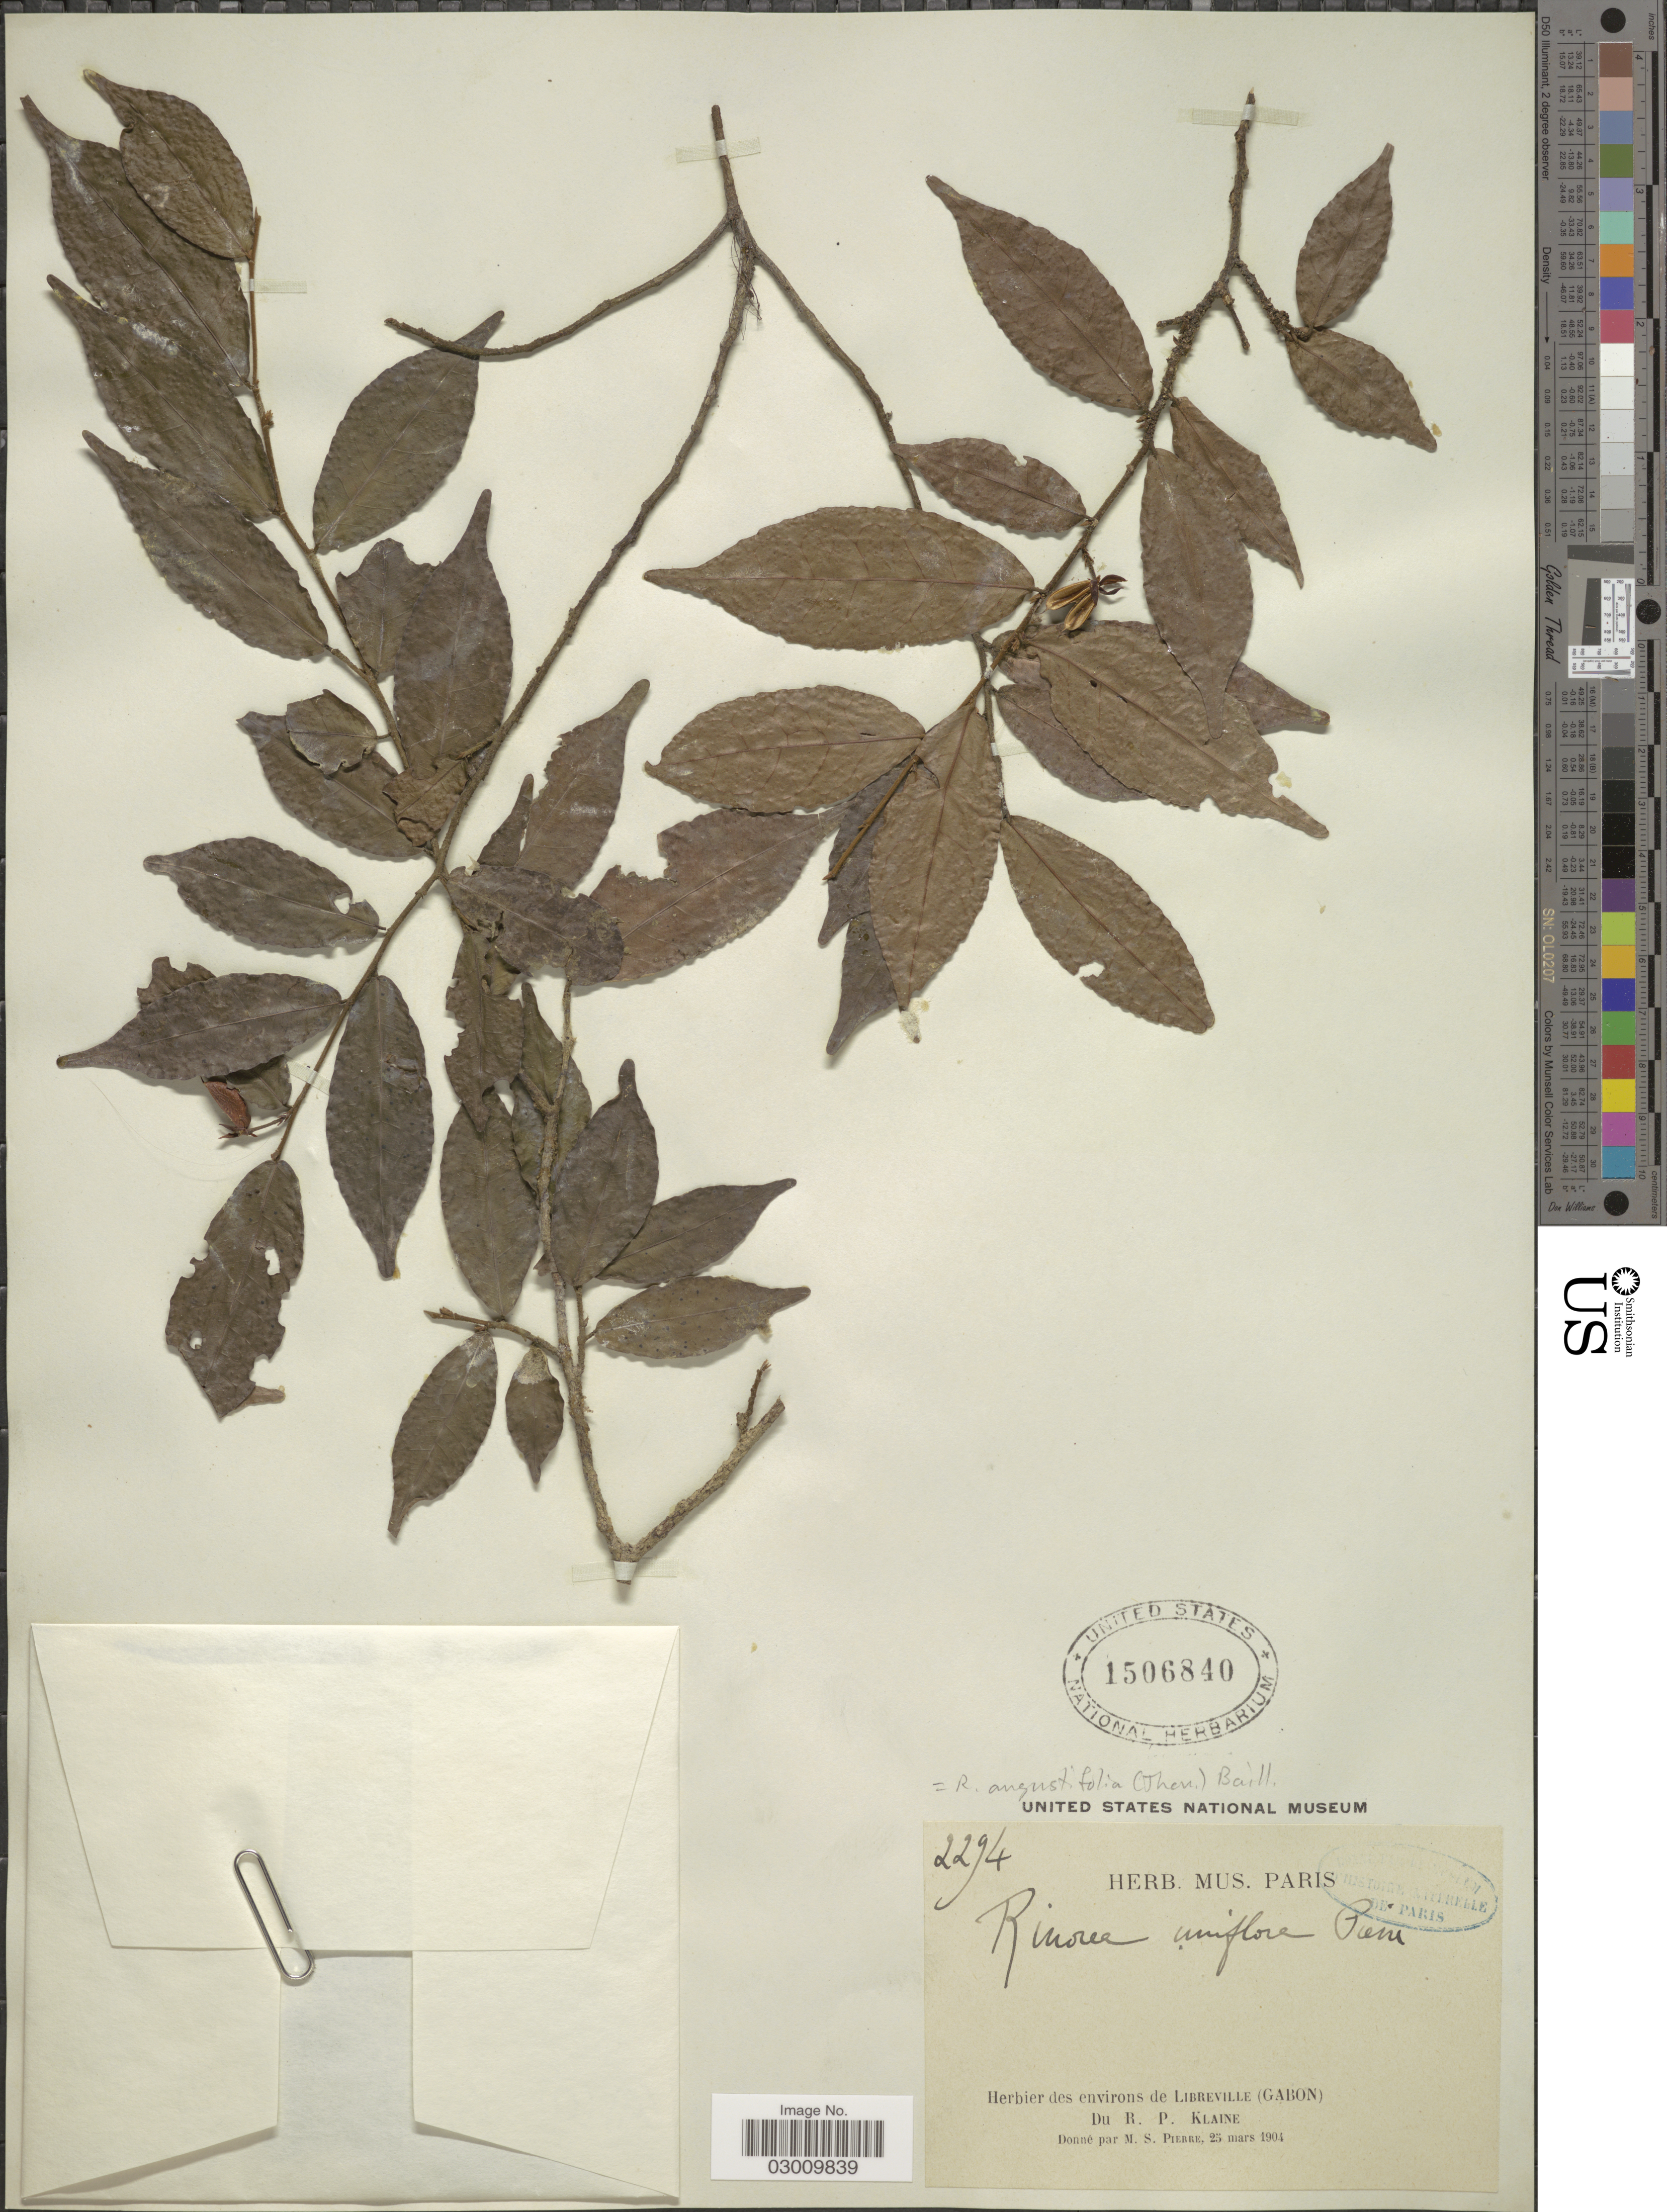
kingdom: Plantae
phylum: Tracheophyta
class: Magnoliopsida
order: Malpighiales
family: Violaceae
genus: Rinorea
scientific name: Rinorea angustifolia subsp. ardisiiflora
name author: (Welw. ex Oliv.) Grey-Wilson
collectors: R. Klaine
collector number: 2294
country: Gabon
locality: Environs de Libreville.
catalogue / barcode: US 1506840